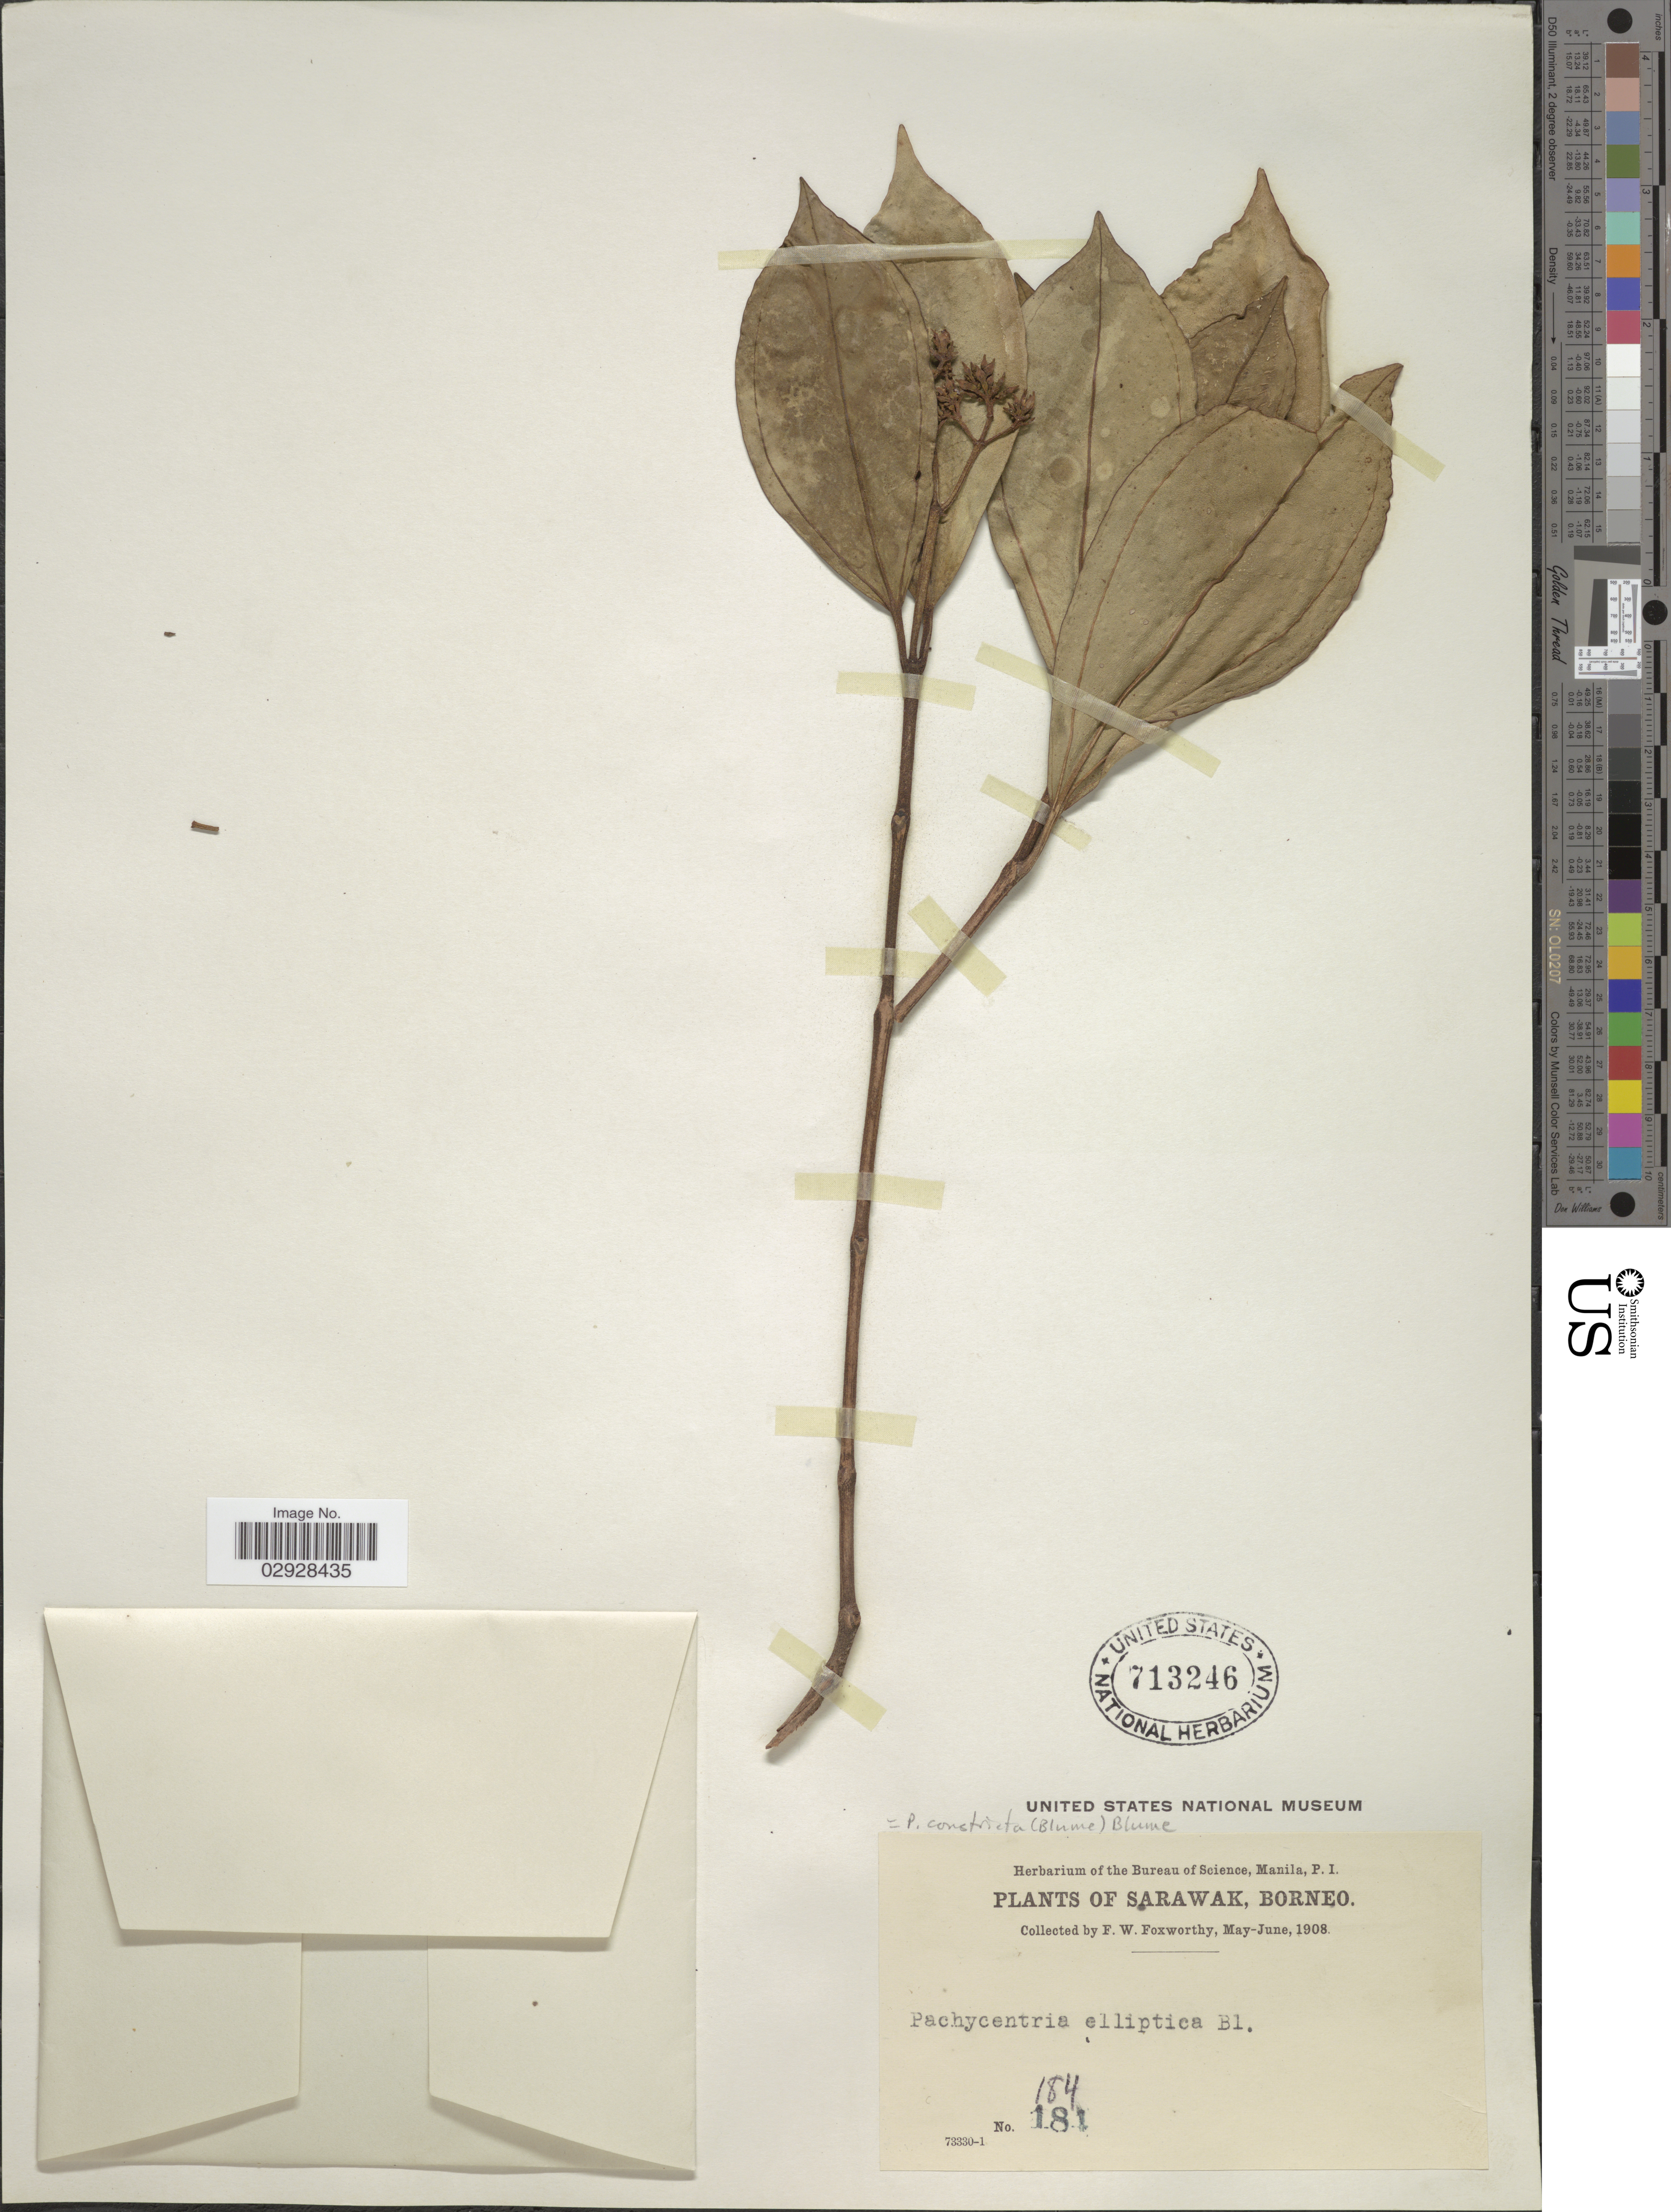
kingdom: Plantae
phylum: Tracheophyta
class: Magnoliopsida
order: Myrtales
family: Melastomataceae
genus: Pachycentria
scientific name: Pachycentria constricta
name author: Blume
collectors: F. W. Foxworthy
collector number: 181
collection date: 1908-05/1908-06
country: Malaysia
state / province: Sarawak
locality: Borneo.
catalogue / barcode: US 713246